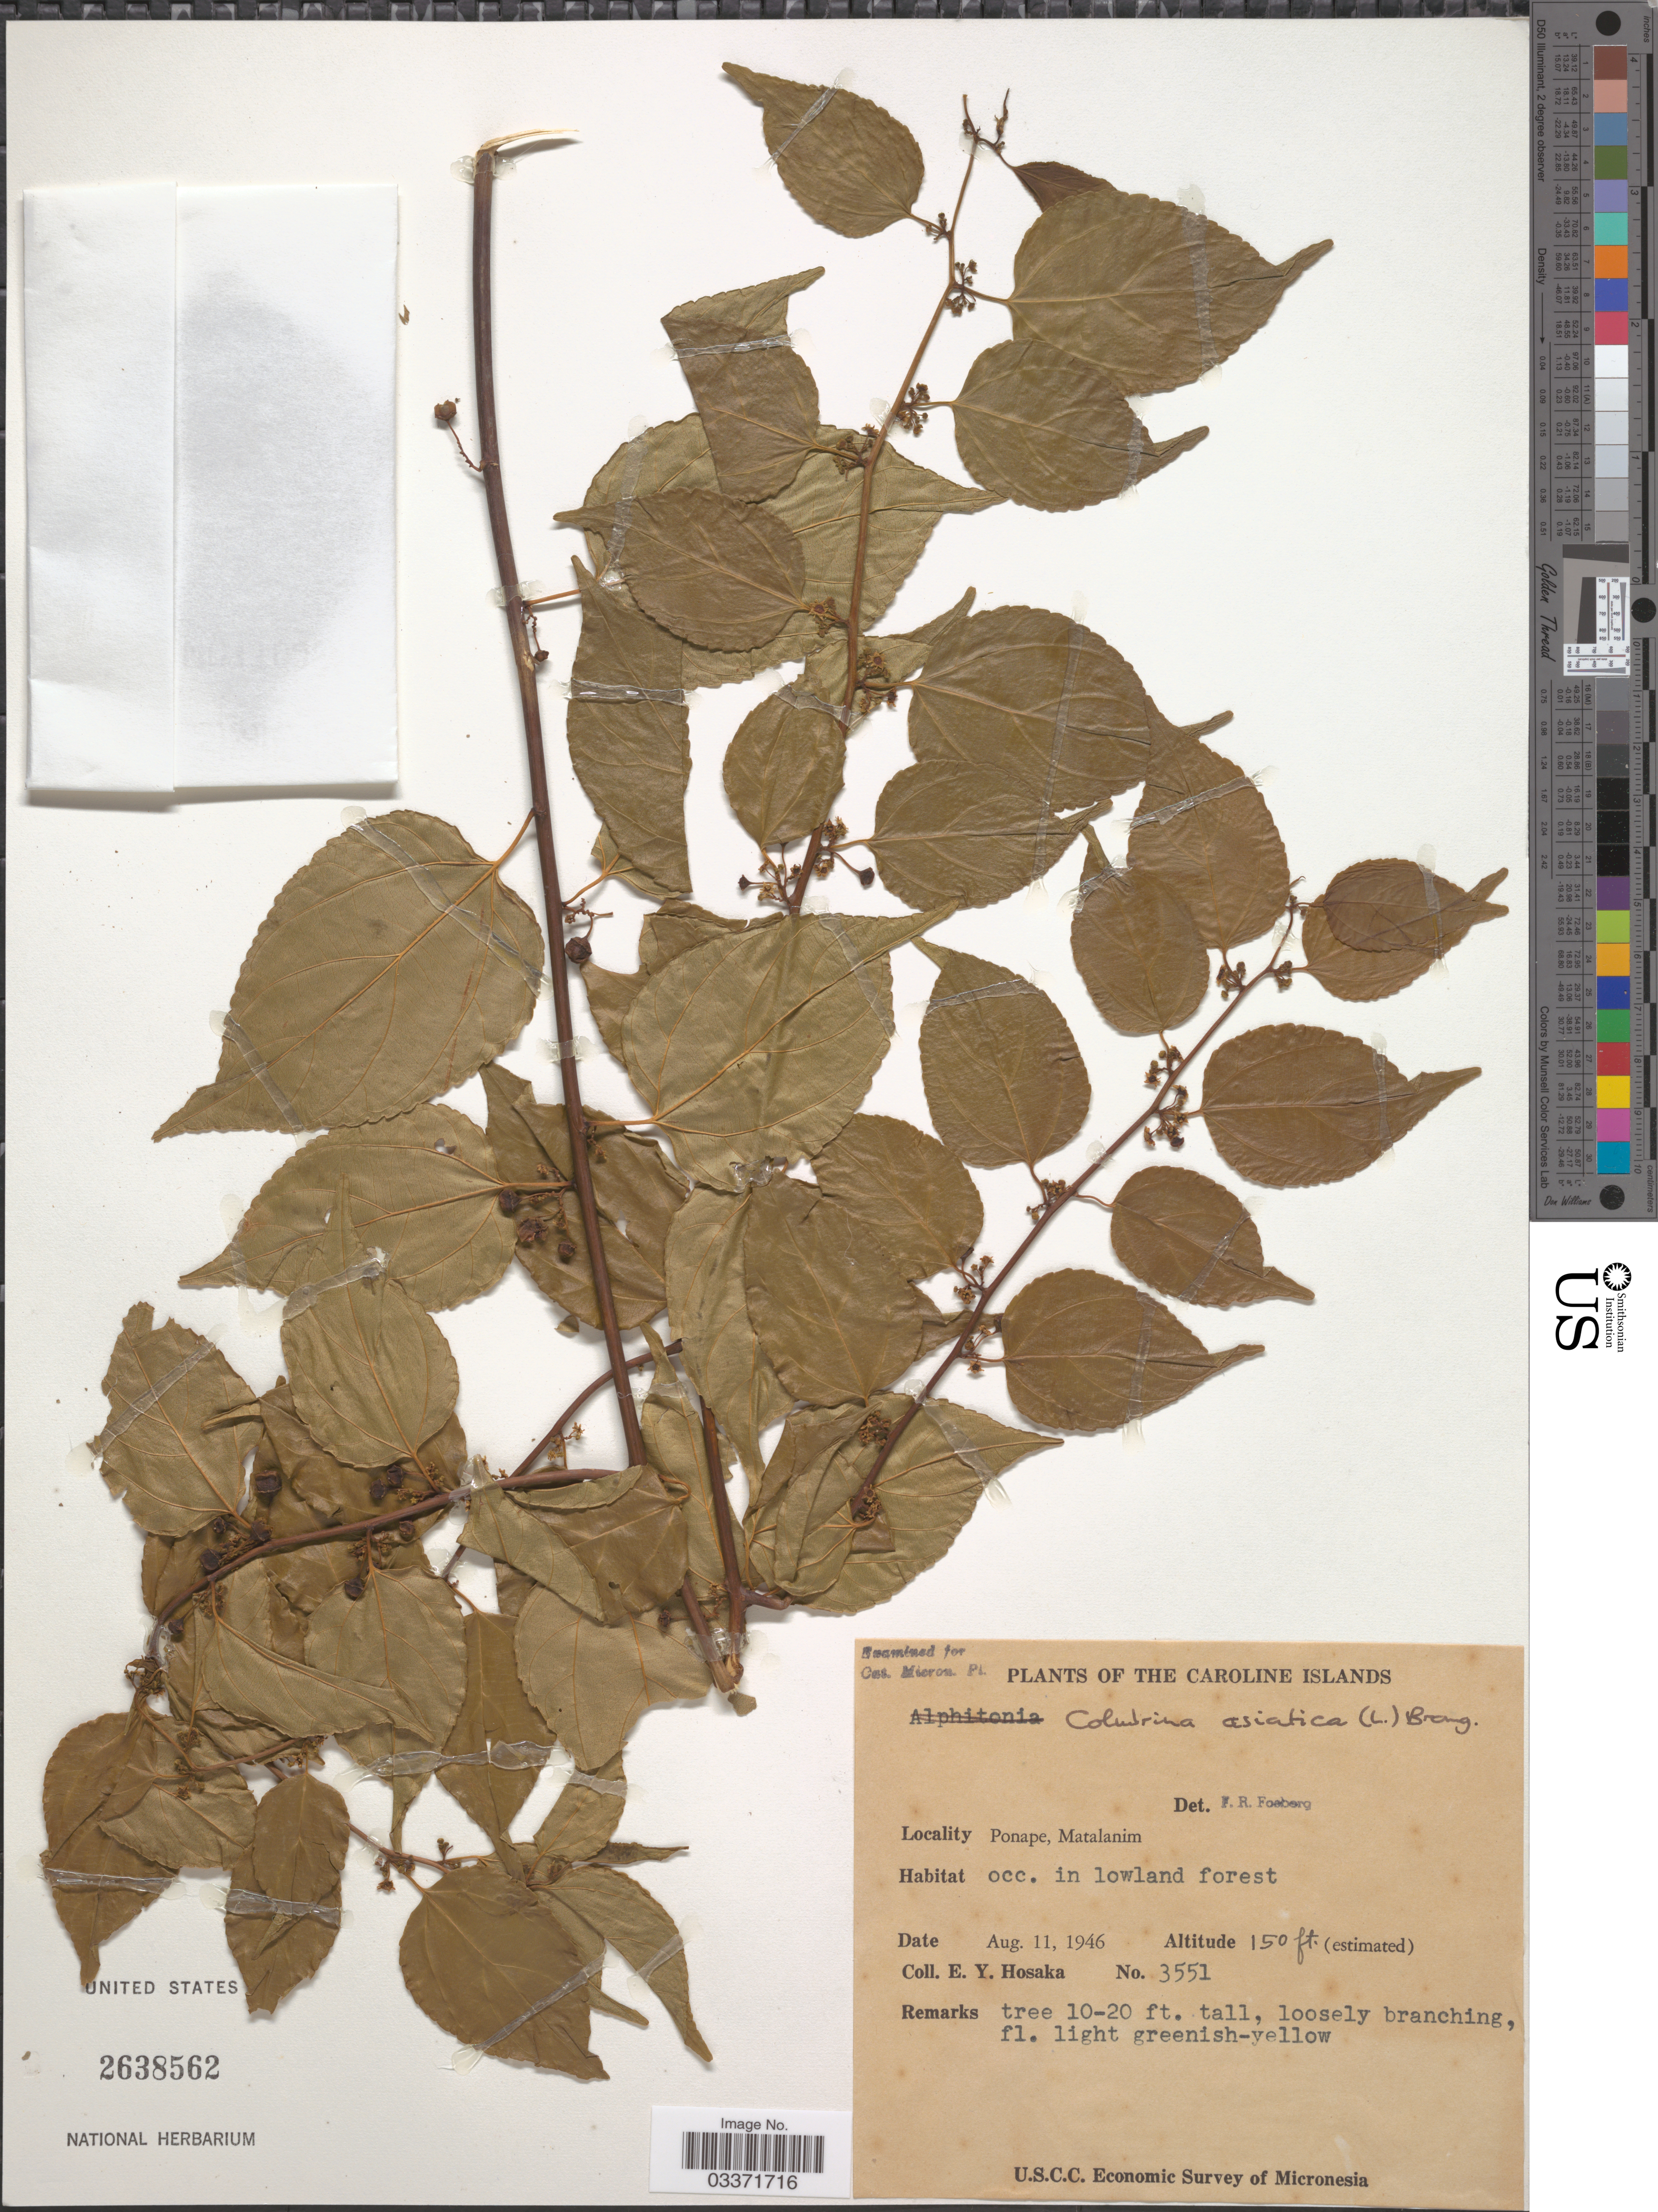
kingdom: Plantae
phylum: Tracheophyta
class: Magnoliopsida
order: Rosales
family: Rhamnaceae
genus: Colubrina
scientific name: Colubrina asiatica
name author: (L.) Brongn.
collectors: E. Y. Hosaka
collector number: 3551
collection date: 1946-08-11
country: Micronesia, Federated States of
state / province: Pohnpei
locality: The Caroline Islands, Ponape, Matalanim.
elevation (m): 46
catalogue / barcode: US 2638562